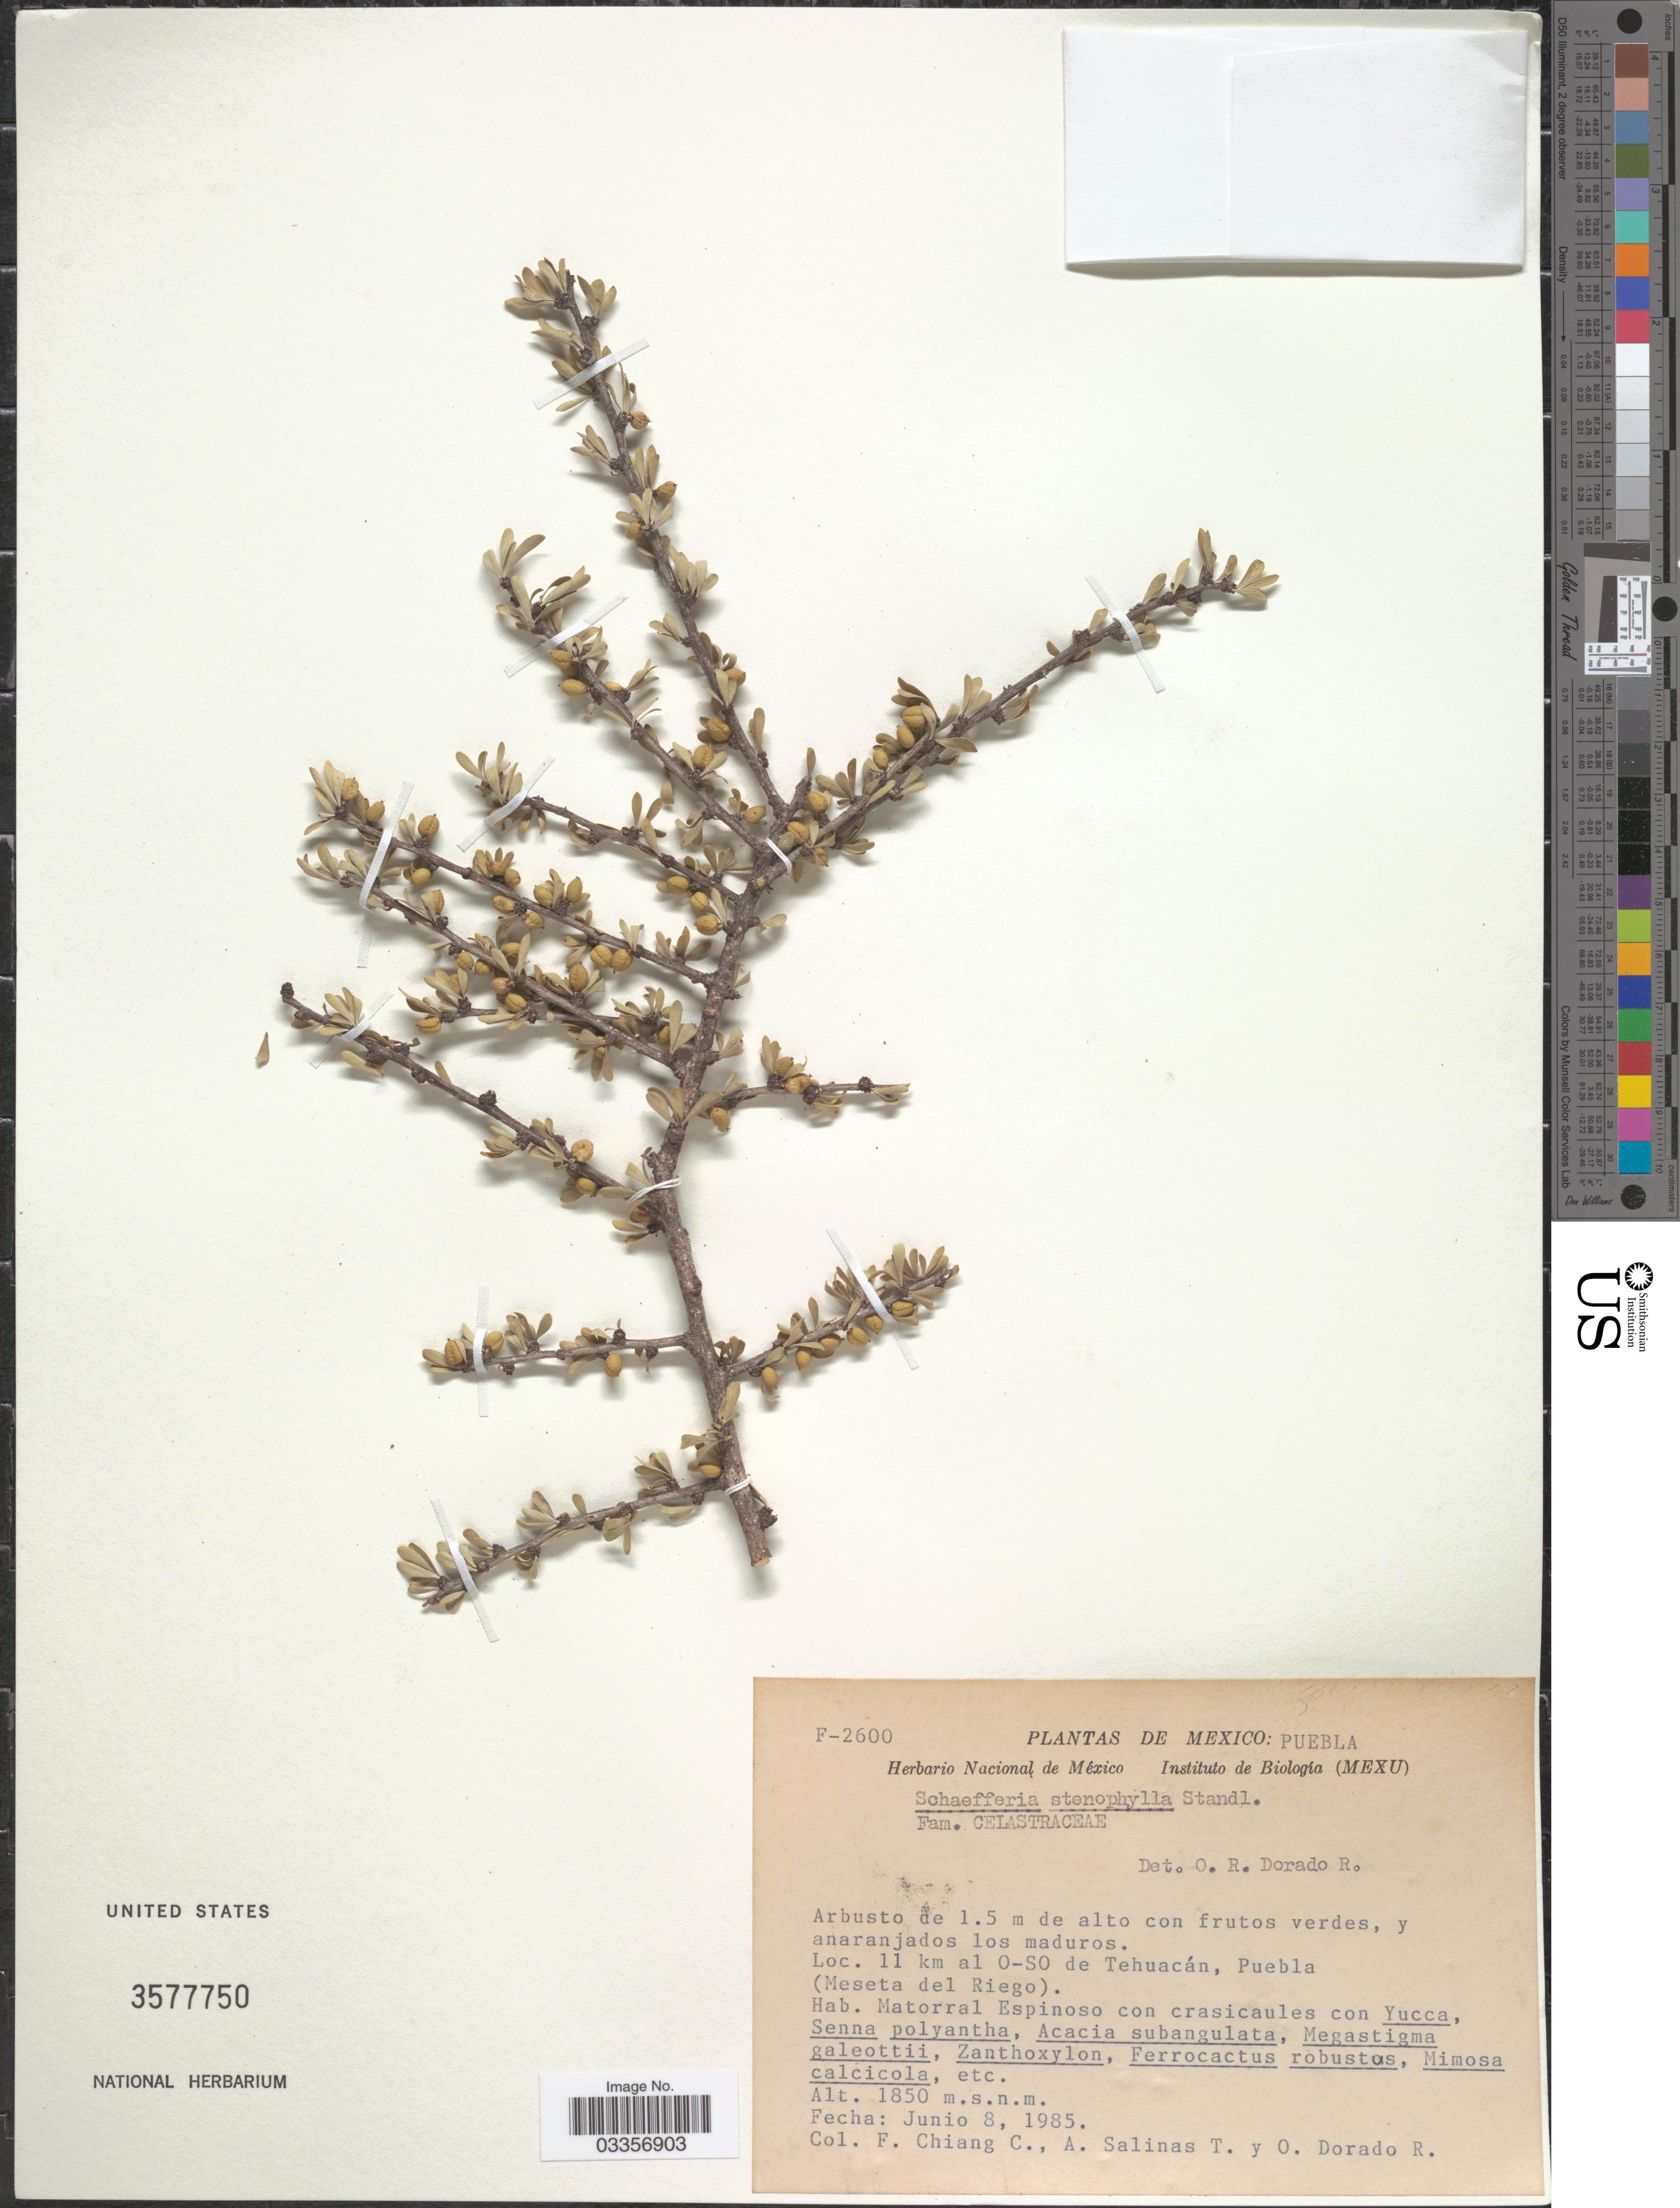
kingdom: Plantae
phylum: Tracheophyta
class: Magnoliopsida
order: Celastrales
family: Celastraceae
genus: Schaefferia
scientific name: Schaefferia stenophylla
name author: Standl.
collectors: F. Chiang C., A. Salinas T. & O. Dorado R.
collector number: F-2600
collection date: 1985-06-08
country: Mexico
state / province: Puebla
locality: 11 km al O-SO de Tehuacán (Meseta del Riego).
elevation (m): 1850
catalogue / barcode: US 3577750